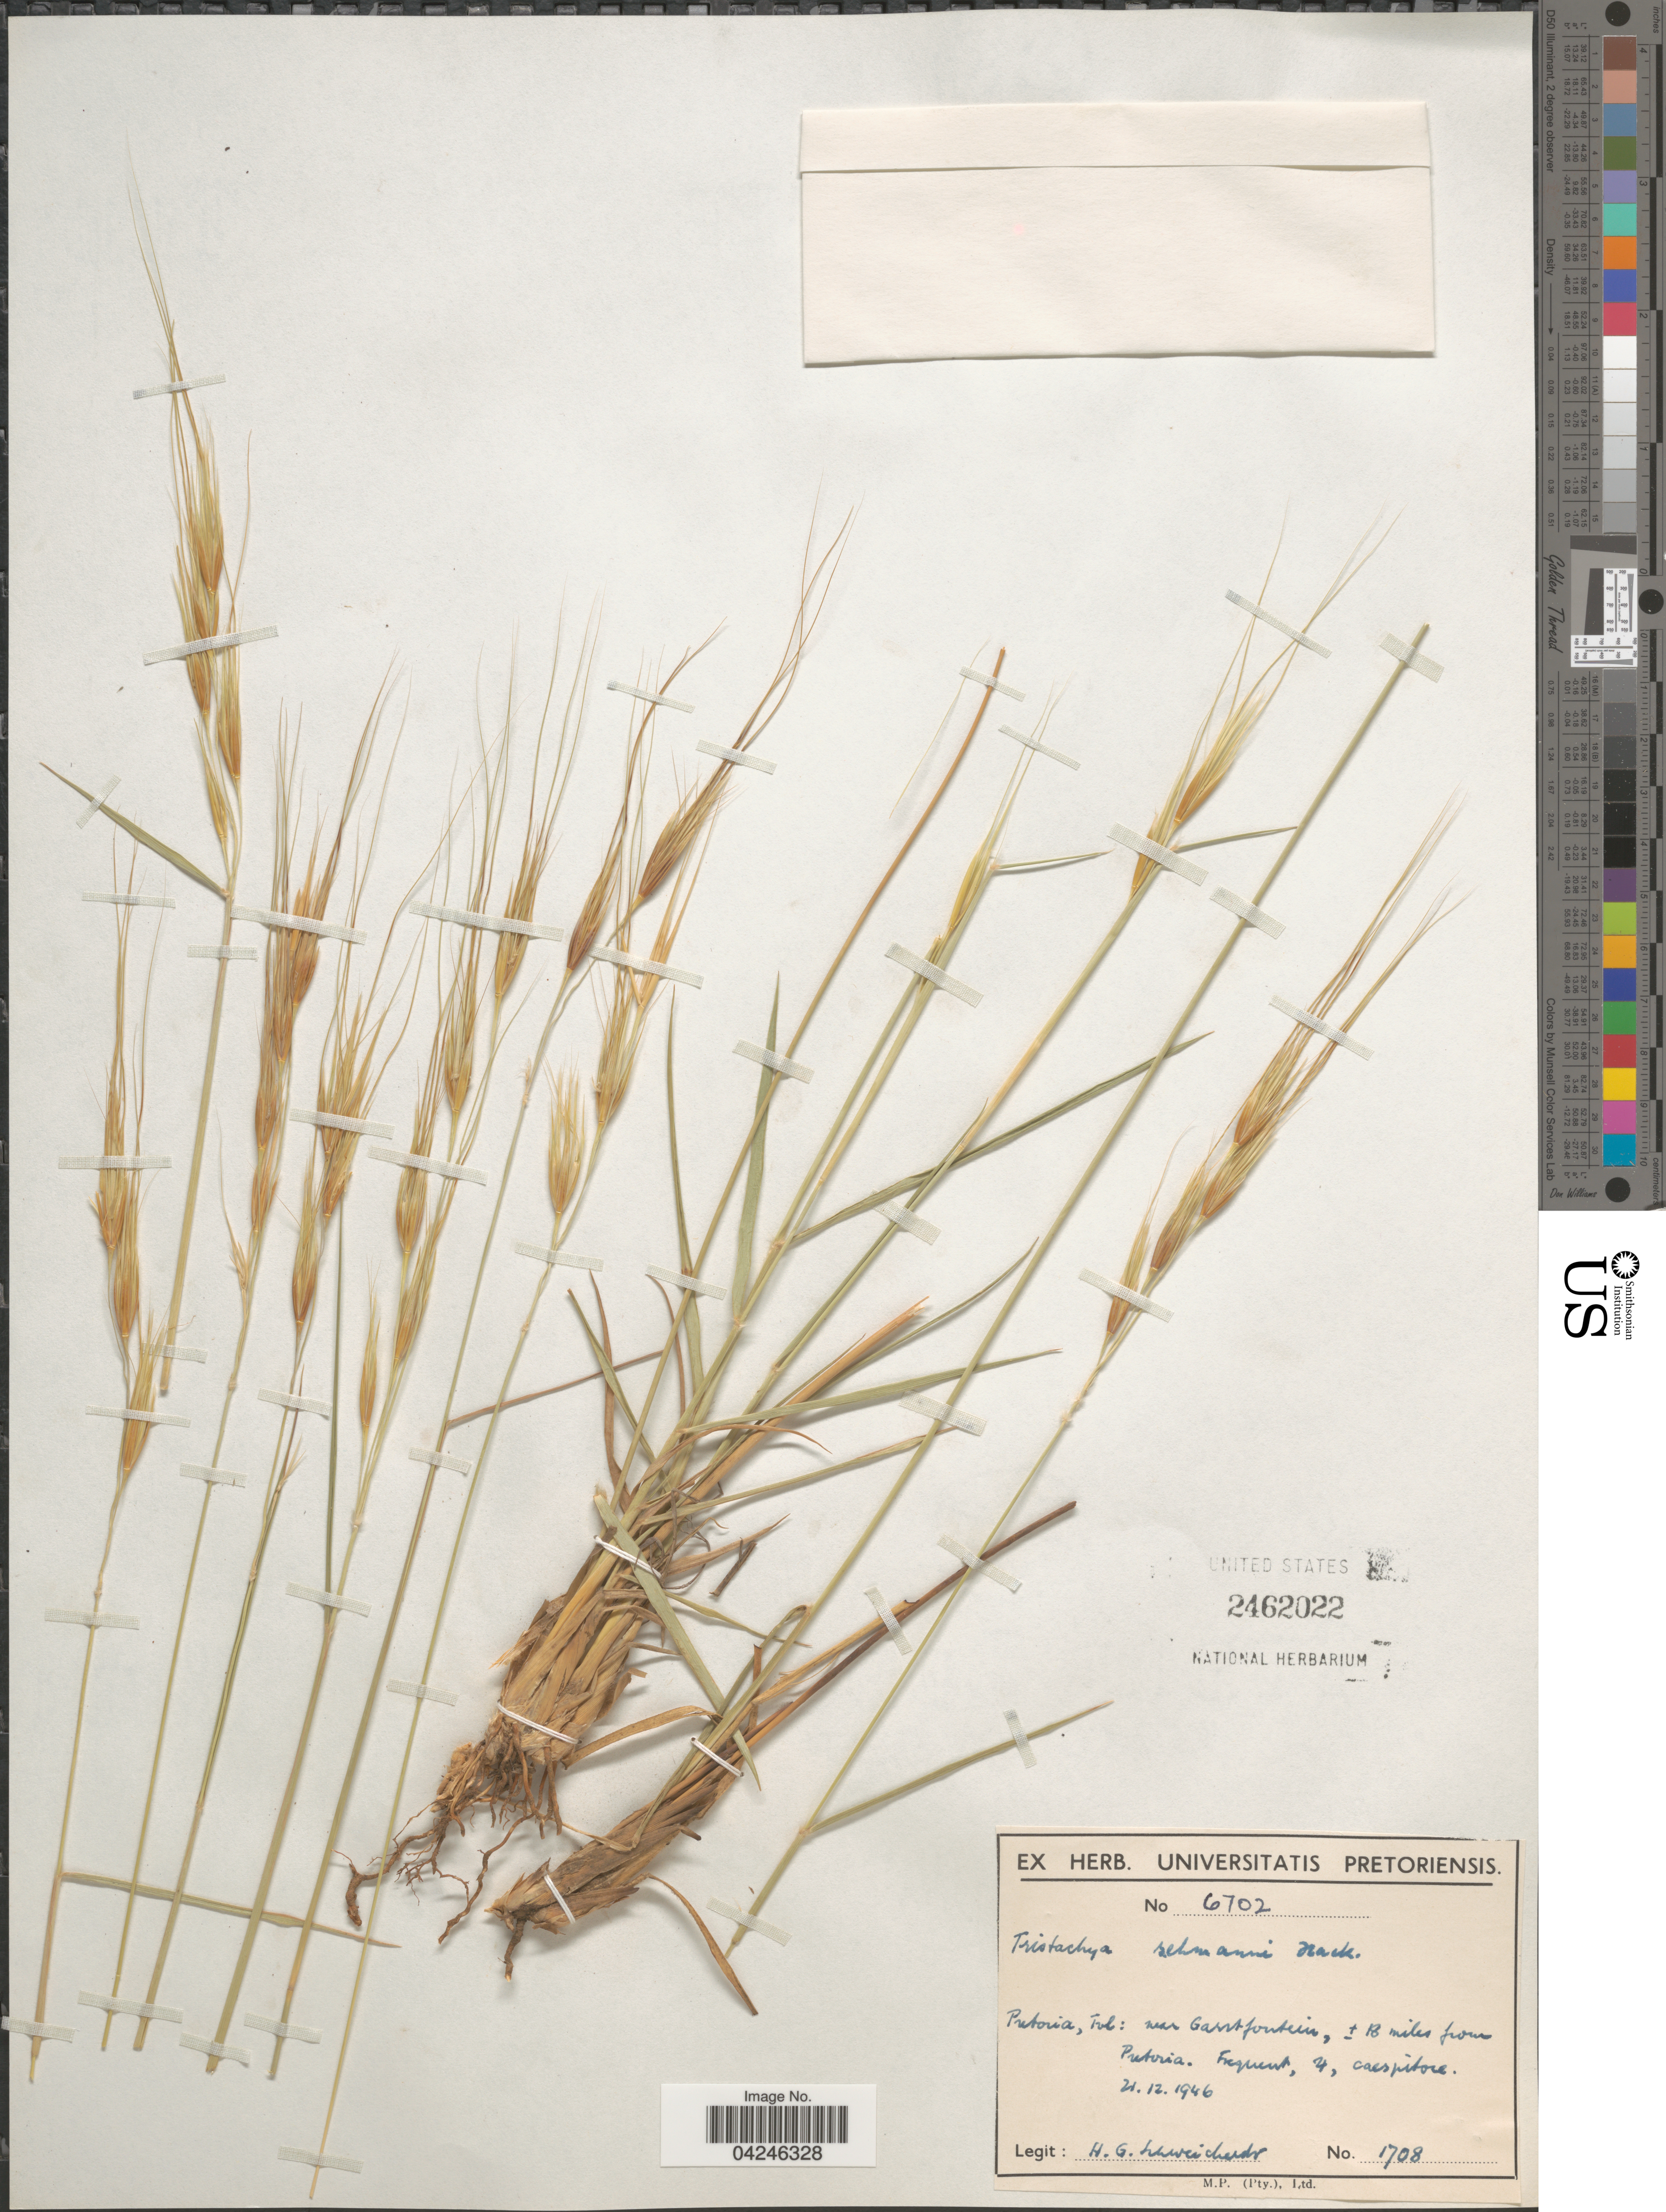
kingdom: Plantae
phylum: Tracheophyta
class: Liliopsida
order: Poales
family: Poaceae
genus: Tristachya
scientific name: Tristachya rehmannii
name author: Hack. in Schinz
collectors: H. Schweickerdt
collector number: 1708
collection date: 1946-12-21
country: South Africa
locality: Pretoria, Tvl: near Garstfontein [interpreted], ± 18 miles from Pretoria.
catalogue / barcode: US 2462022